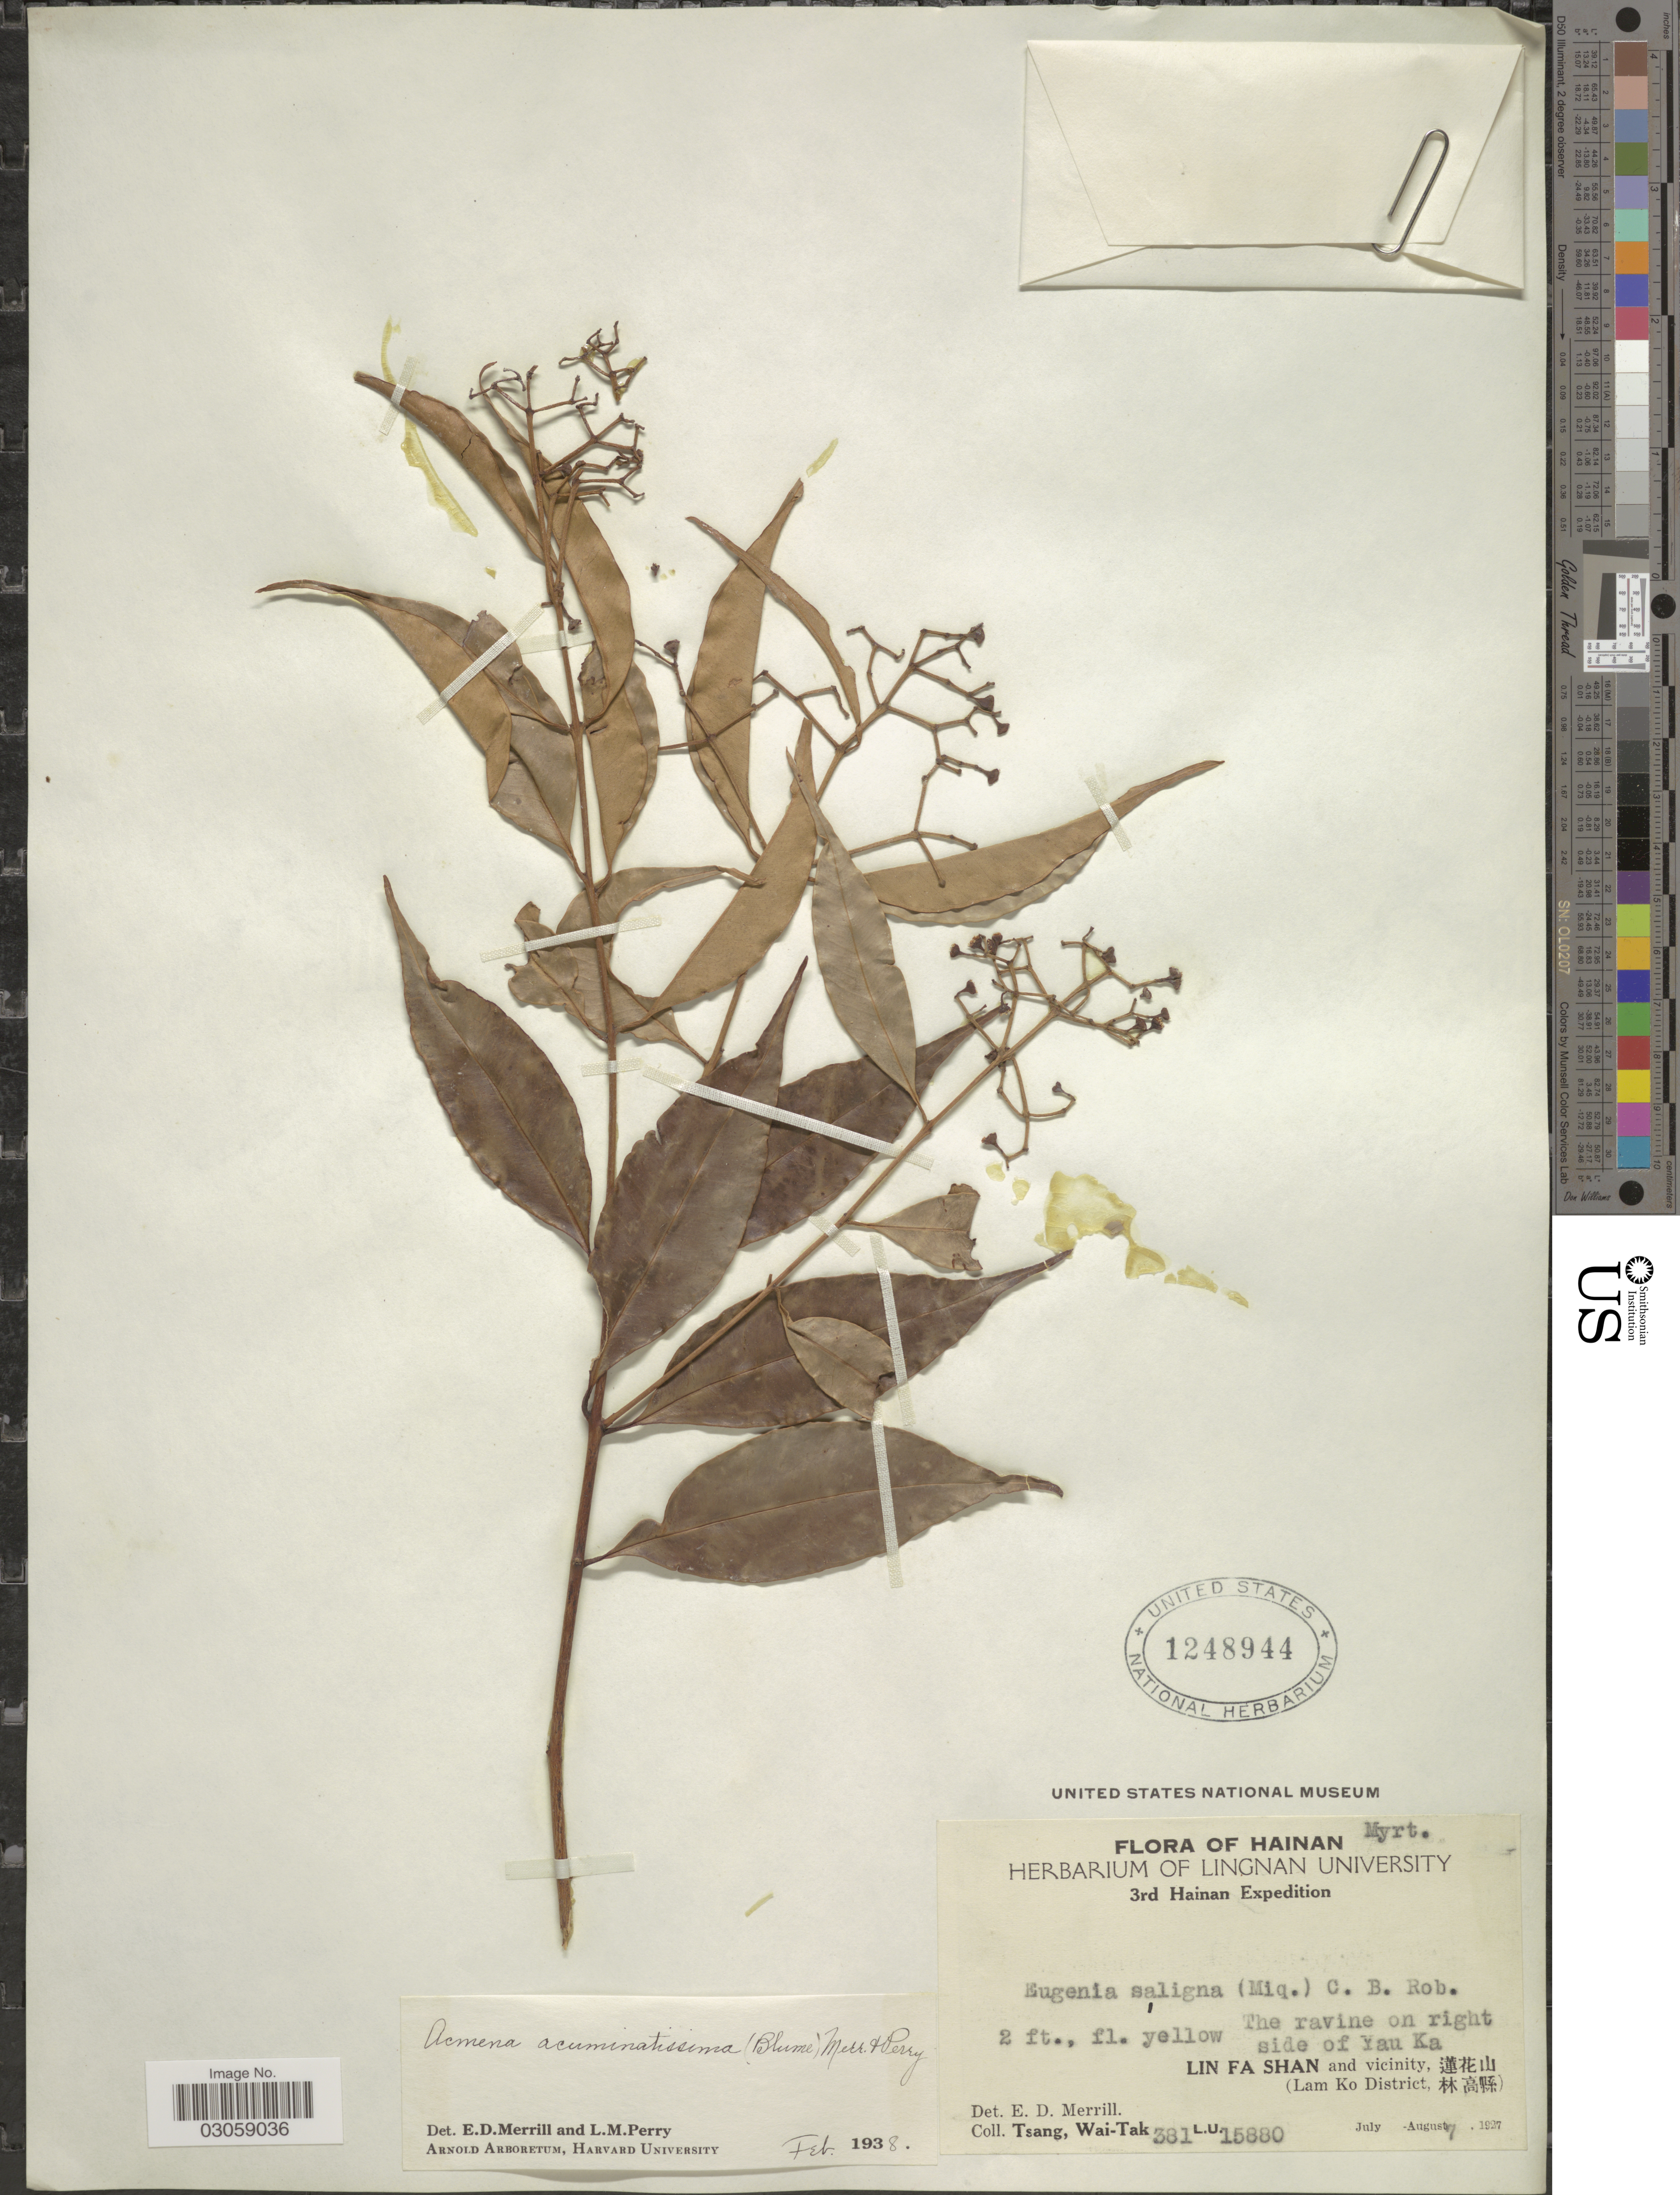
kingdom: Plantae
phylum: Tracheophyta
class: Magnoliopsida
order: Myrtales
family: Myrtaceae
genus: Syzygium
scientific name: Syzygium acuminatissimum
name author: (Blume) DC.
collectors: W. T. Tsang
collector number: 381/L.U.15880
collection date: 1927-07/1927-08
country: China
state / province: Hainan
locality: The ravine of right side of Yau Ka, Lin Fa Shan and vicinity, X, (Lam Ko District, X).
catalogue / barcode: US 1248944